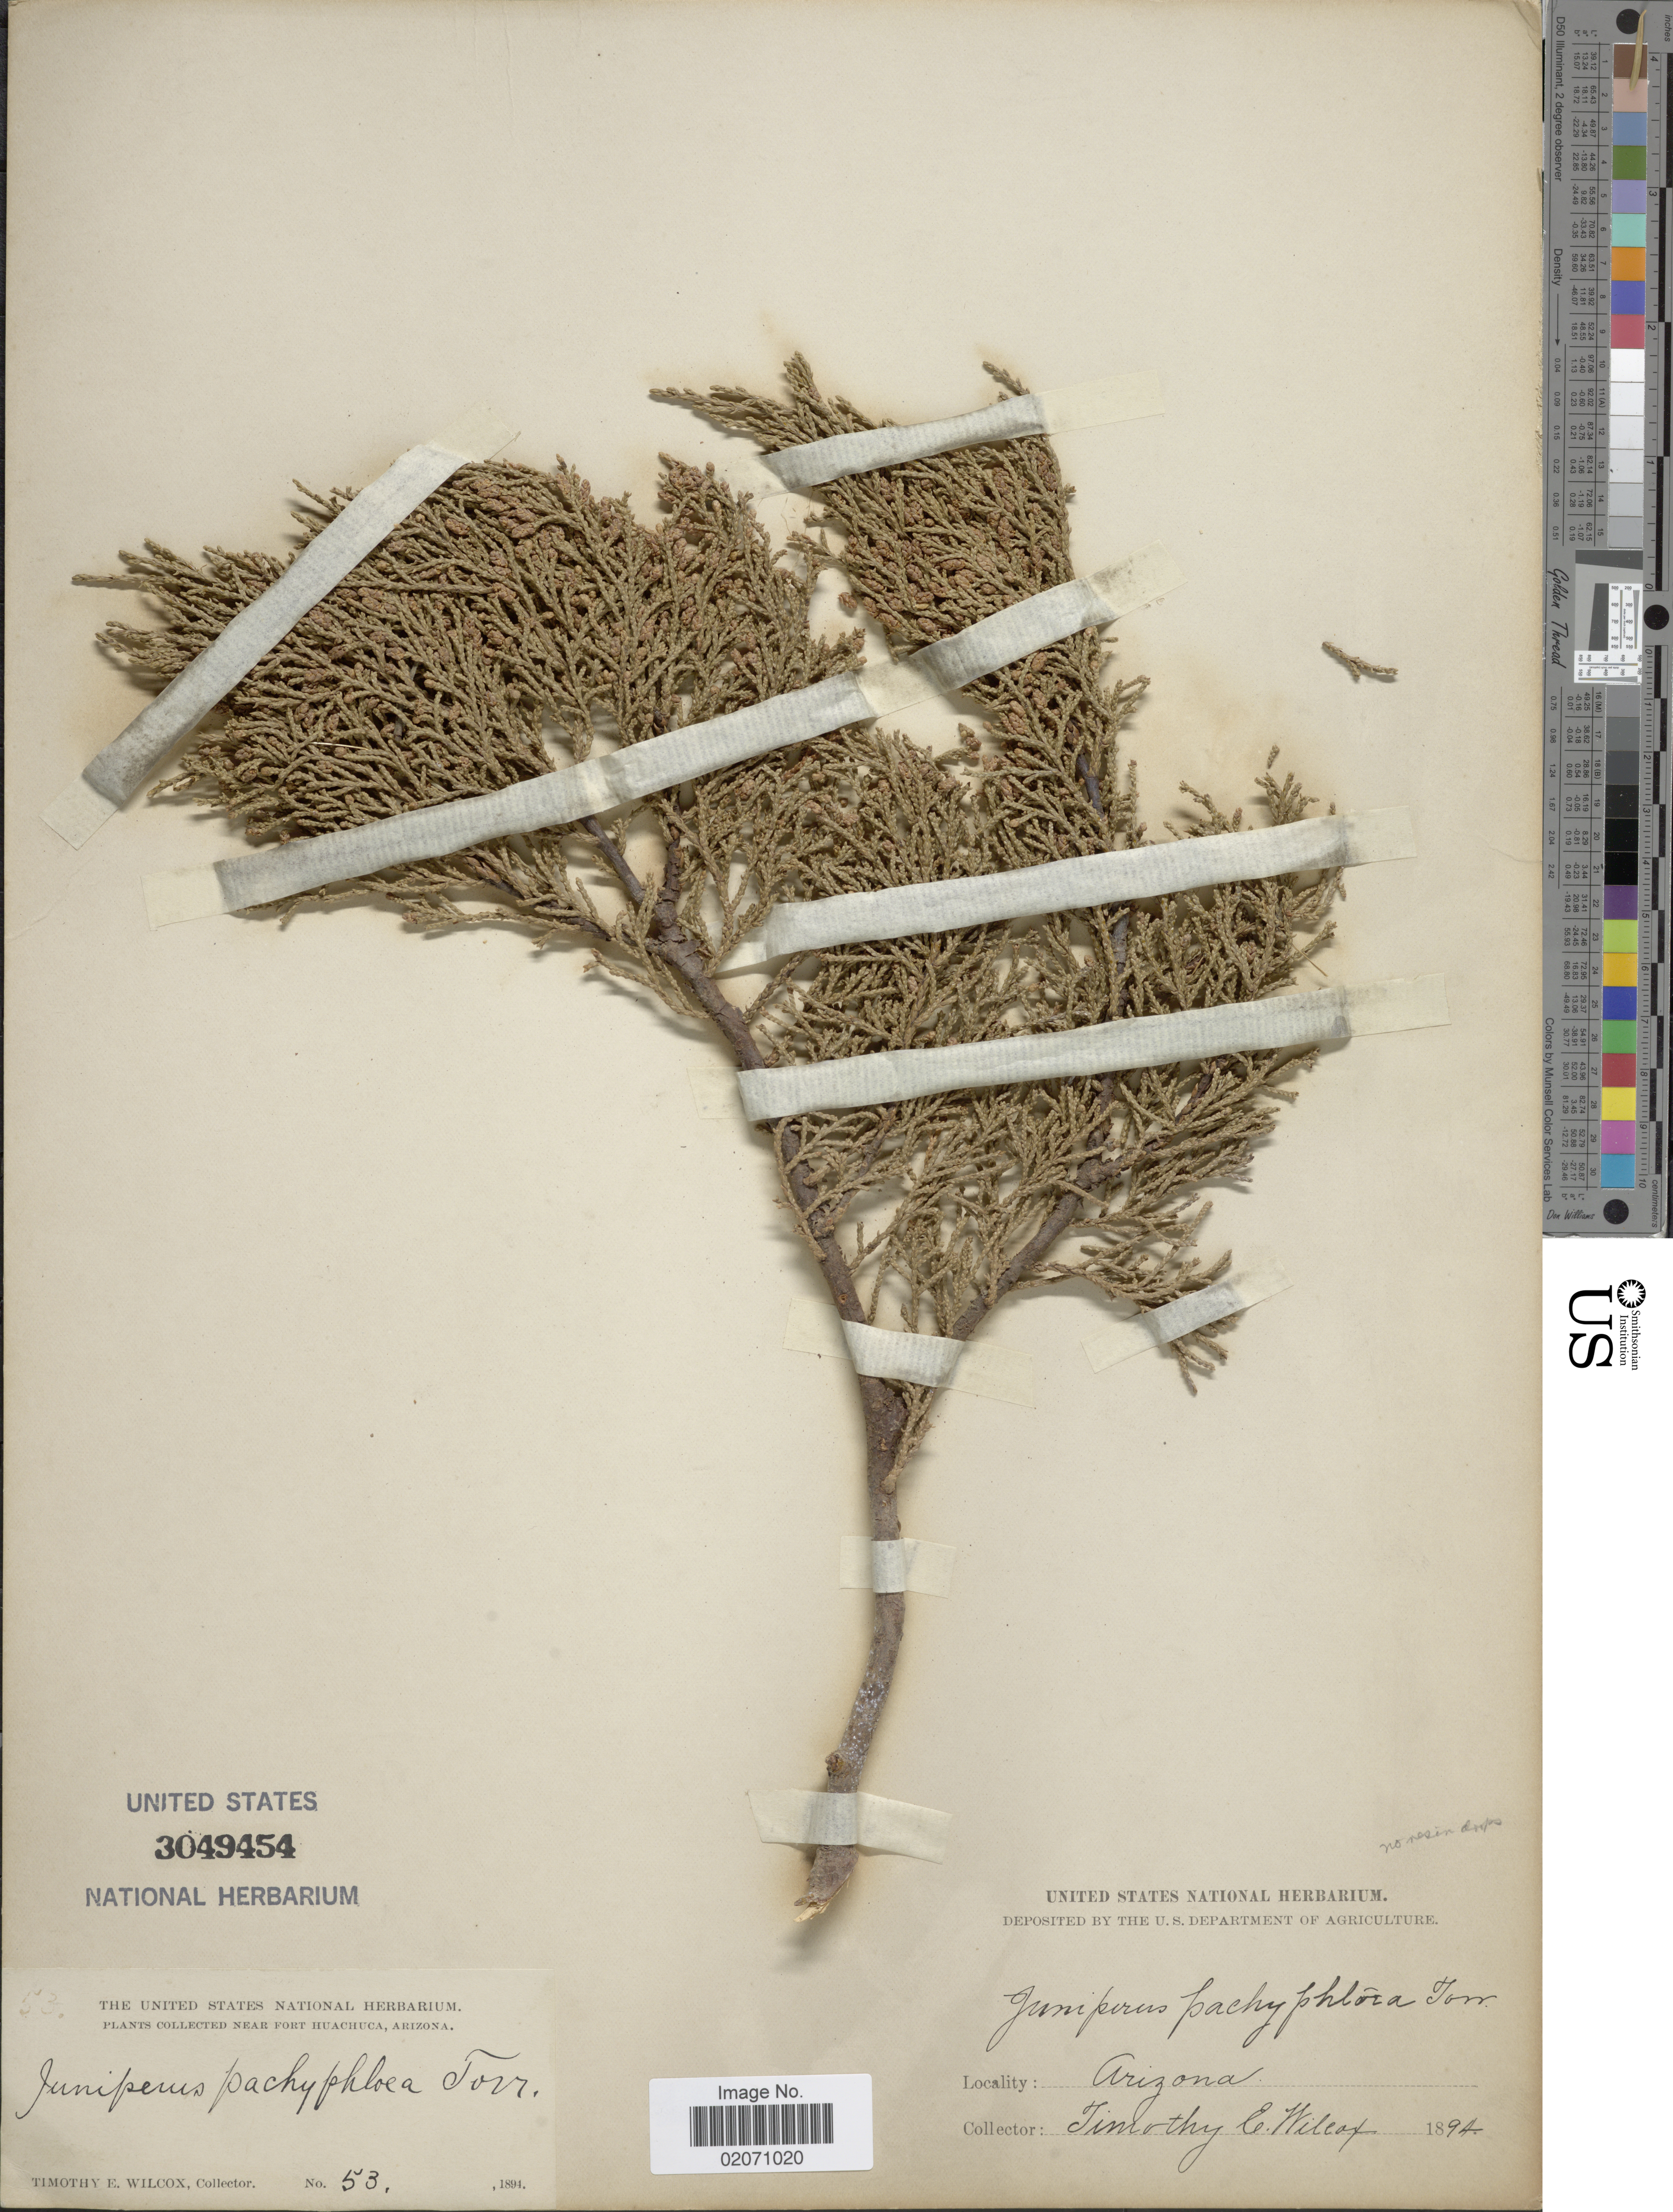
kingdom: Plantae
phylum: Tracheophyta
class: Pinopsida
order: Pinales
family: Cupressaceae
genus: Juniperus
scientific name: Juniperus deppeana var. pachyphlaea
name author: (Torr.) Martínez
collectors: T. E. Wilcox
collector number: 53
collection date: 1894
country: United States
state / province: Arizona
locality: Near Fort Huachuca.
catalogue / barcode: US 3049454